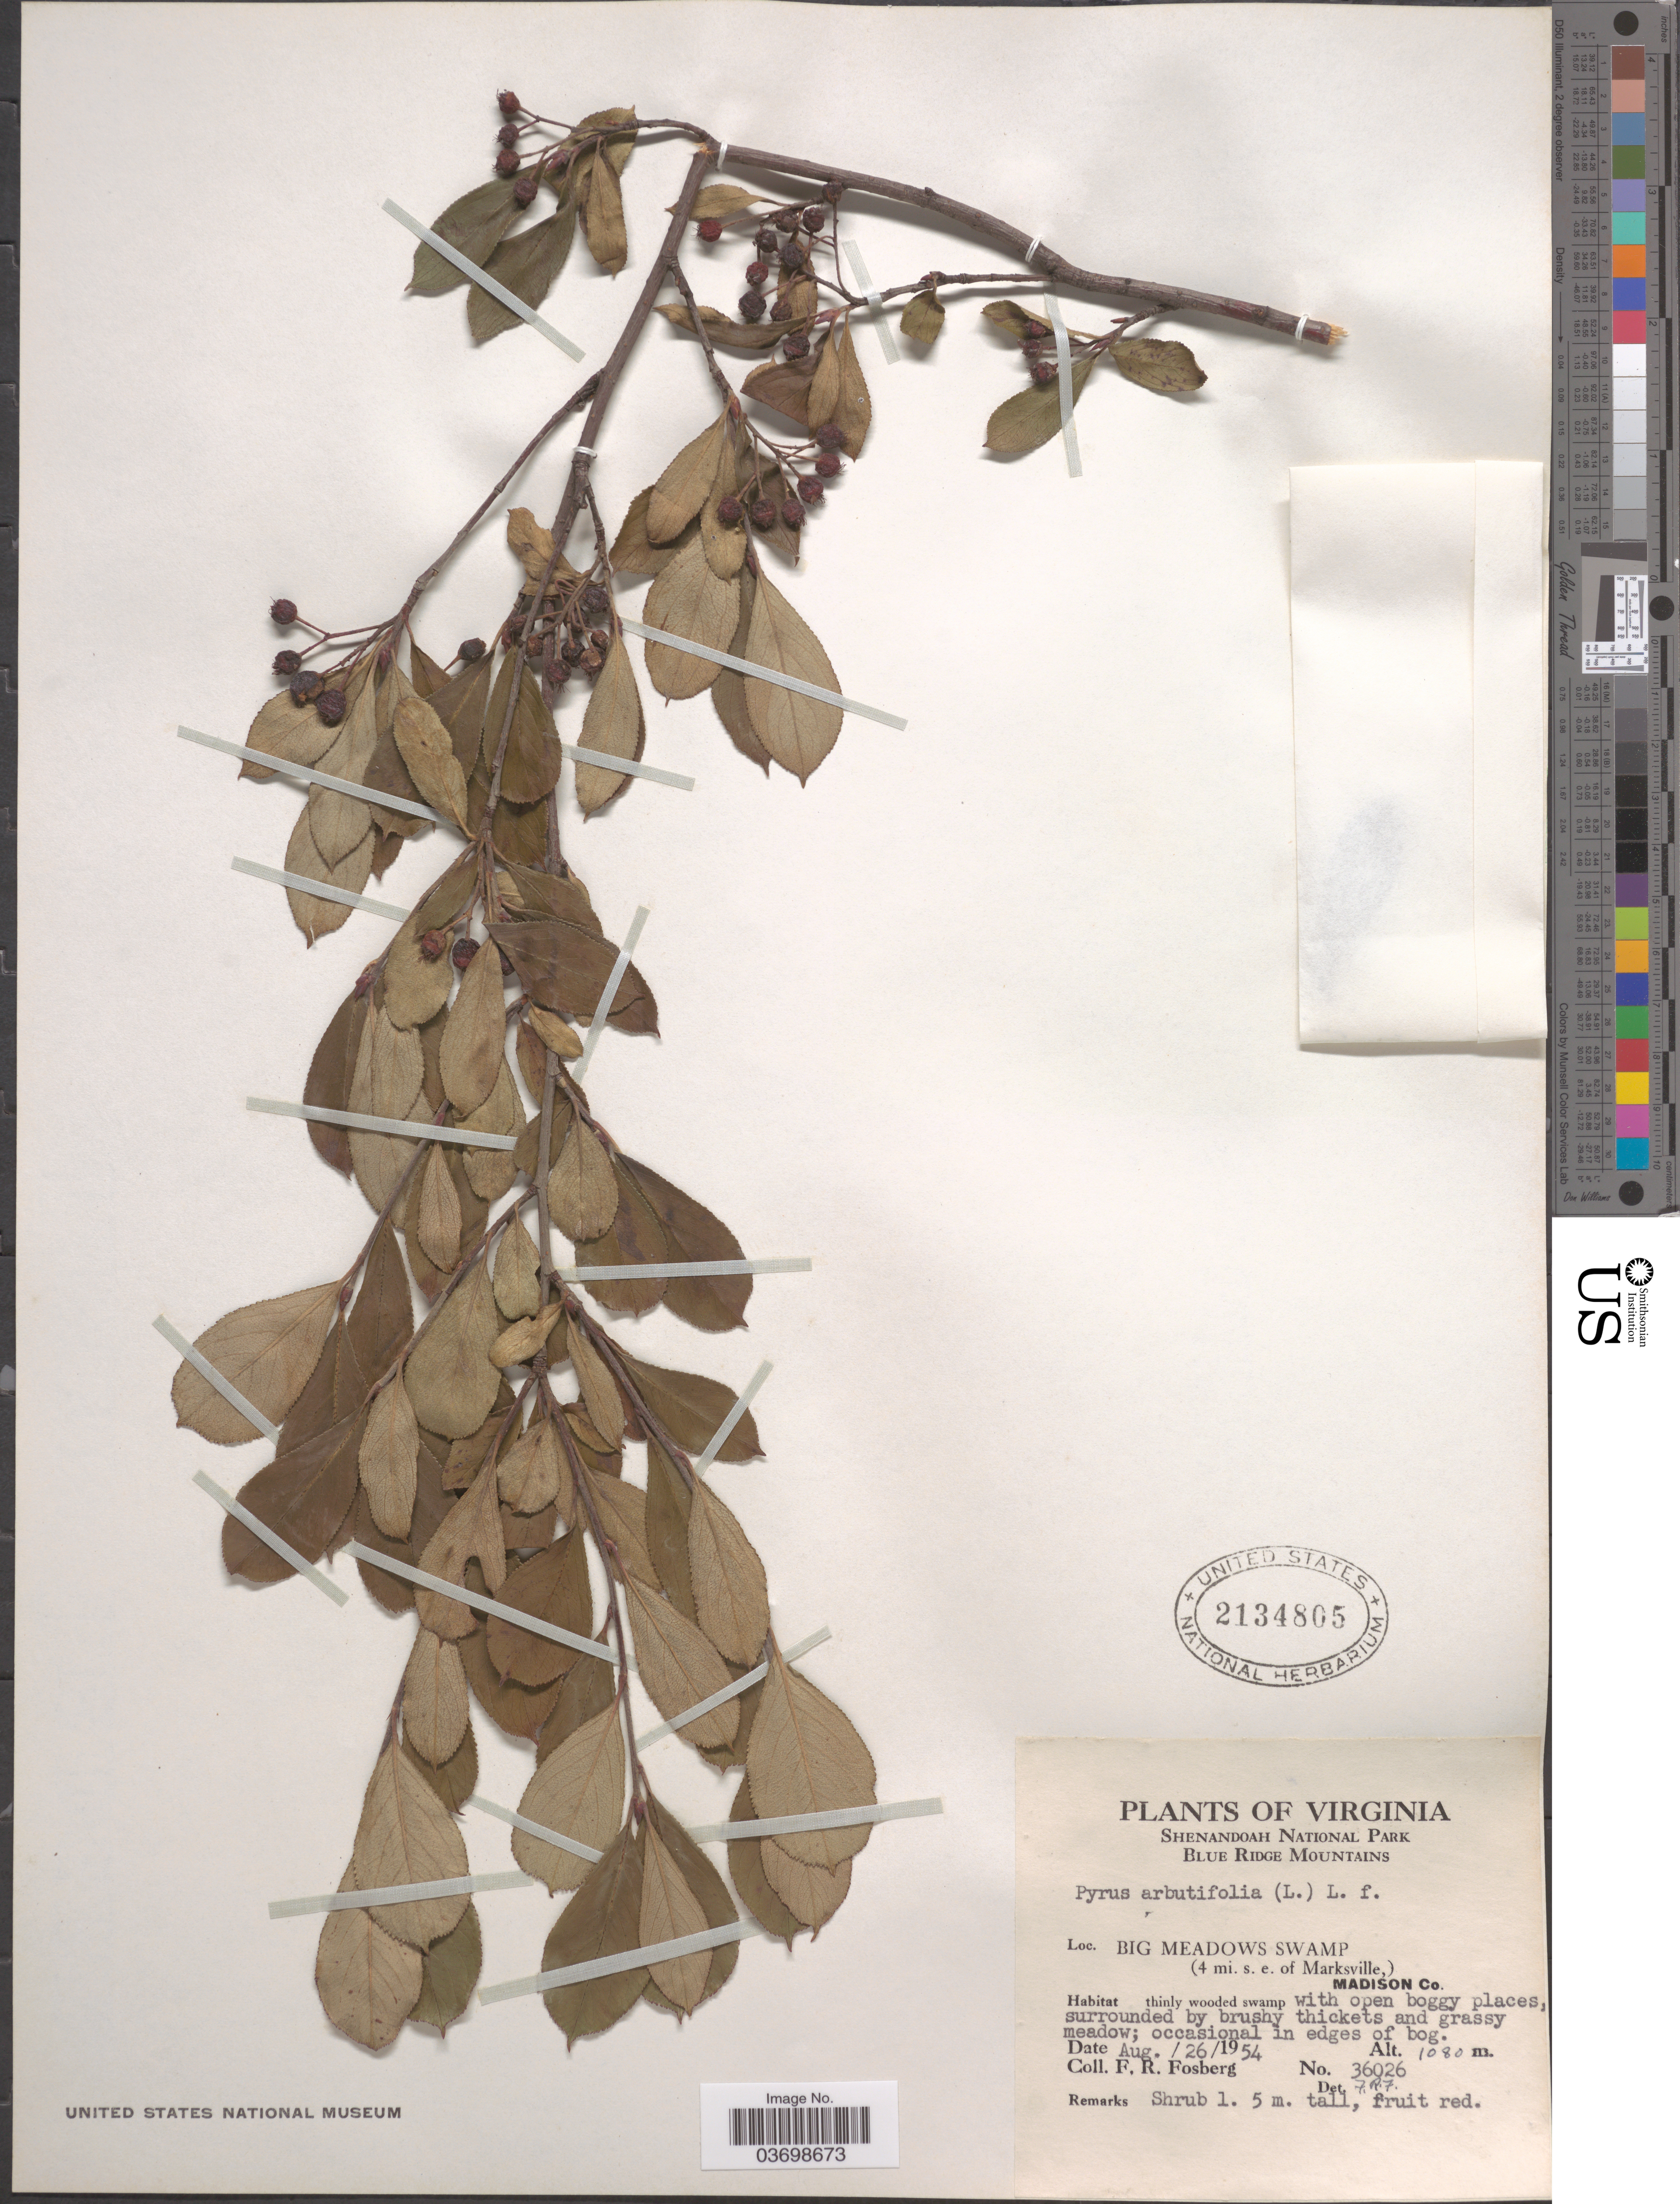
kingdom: Plantae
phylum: Tracheophyta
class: Magnoliopsida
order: Rosales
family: Rosaceae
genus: Aronia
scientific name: Aronia arbutifolia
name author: (L.) Pers.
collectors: F. R. Fosberg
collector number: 36026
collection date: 1954-08-26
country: United States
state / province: Virginia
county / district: Madison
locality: Shenandoah National Park. Blue Ridge Mountains. Big Meadows Swamp (4 mi. s.e. of Marksville) Madison Co.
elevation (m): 1080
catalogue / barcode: US 2134805